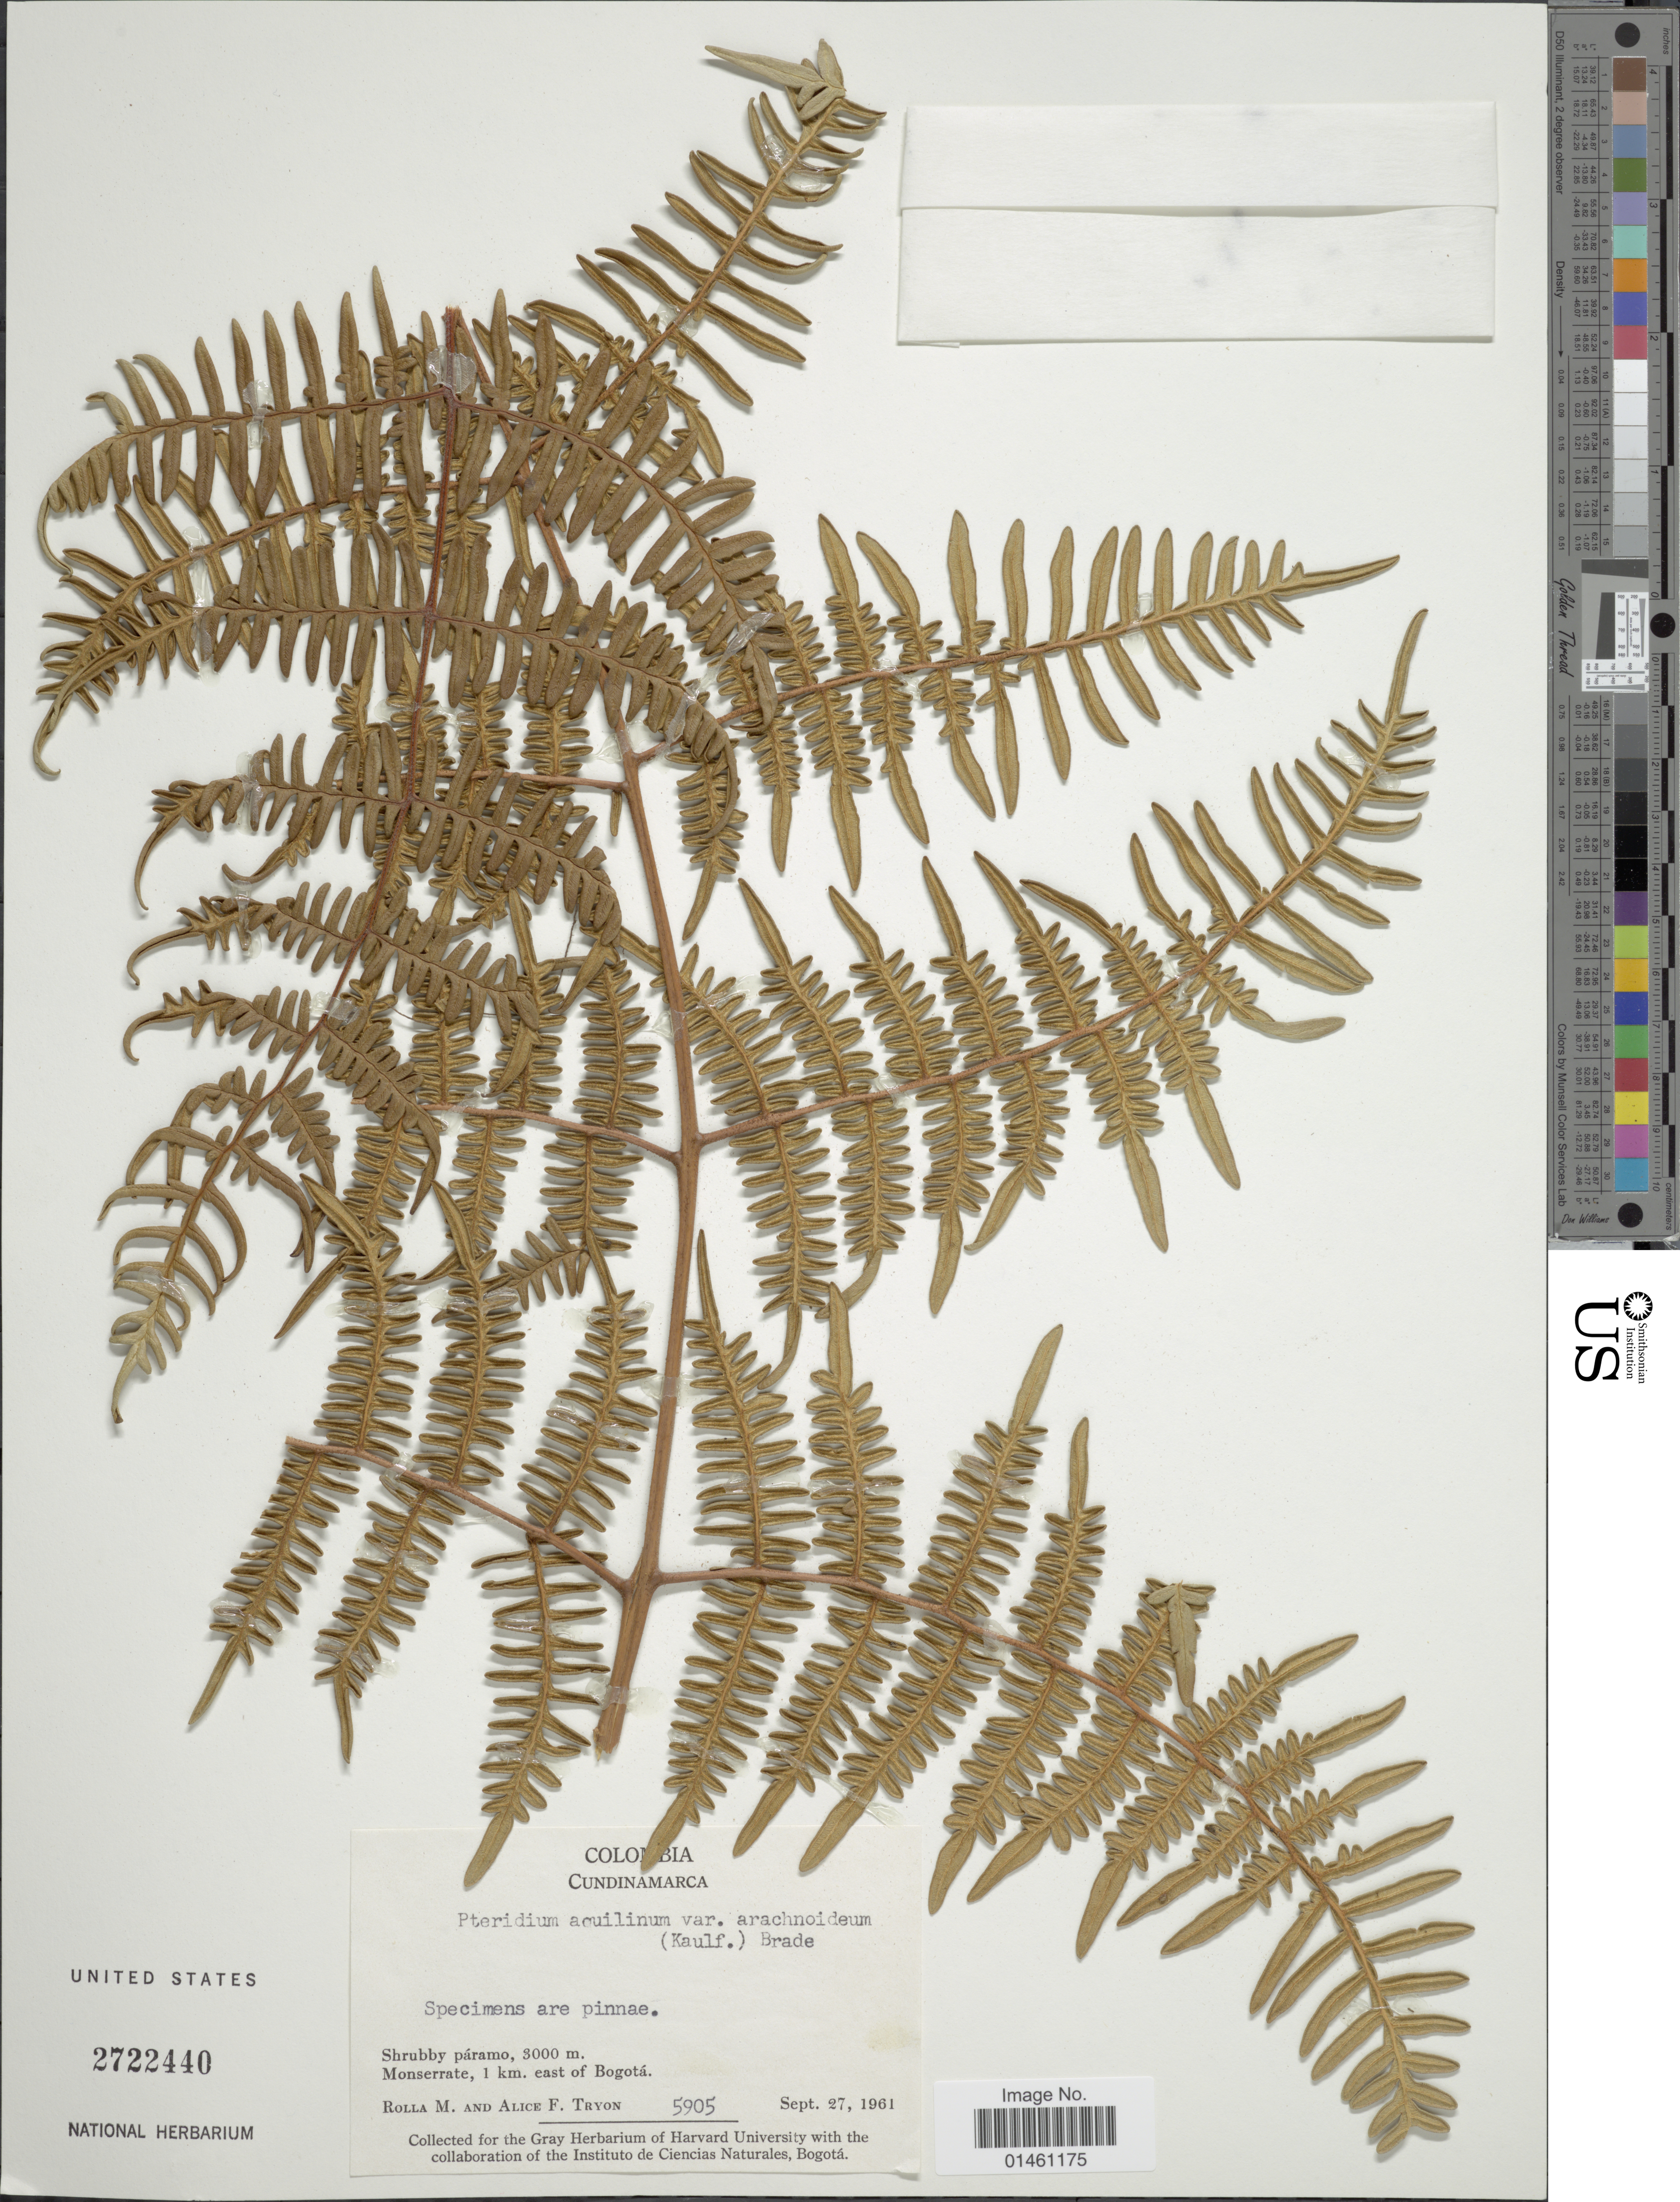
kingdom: Plantae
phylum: Tracheophyta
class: Polypodiopsida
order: Polypodiales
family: Dennstaedtiaceae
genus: Pteridium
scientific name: Pteridium aquilinum var. arachnoideum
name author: (Kaulf.) Herter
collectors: R. M. Tryon & A. F. Tryon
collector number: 5905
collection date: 1961-09-27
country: Colombia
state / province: Cundinamarca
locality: Cundinamarca, Monserrate, 1km east of Bogotá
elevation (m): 3000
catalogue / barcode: US 2722440